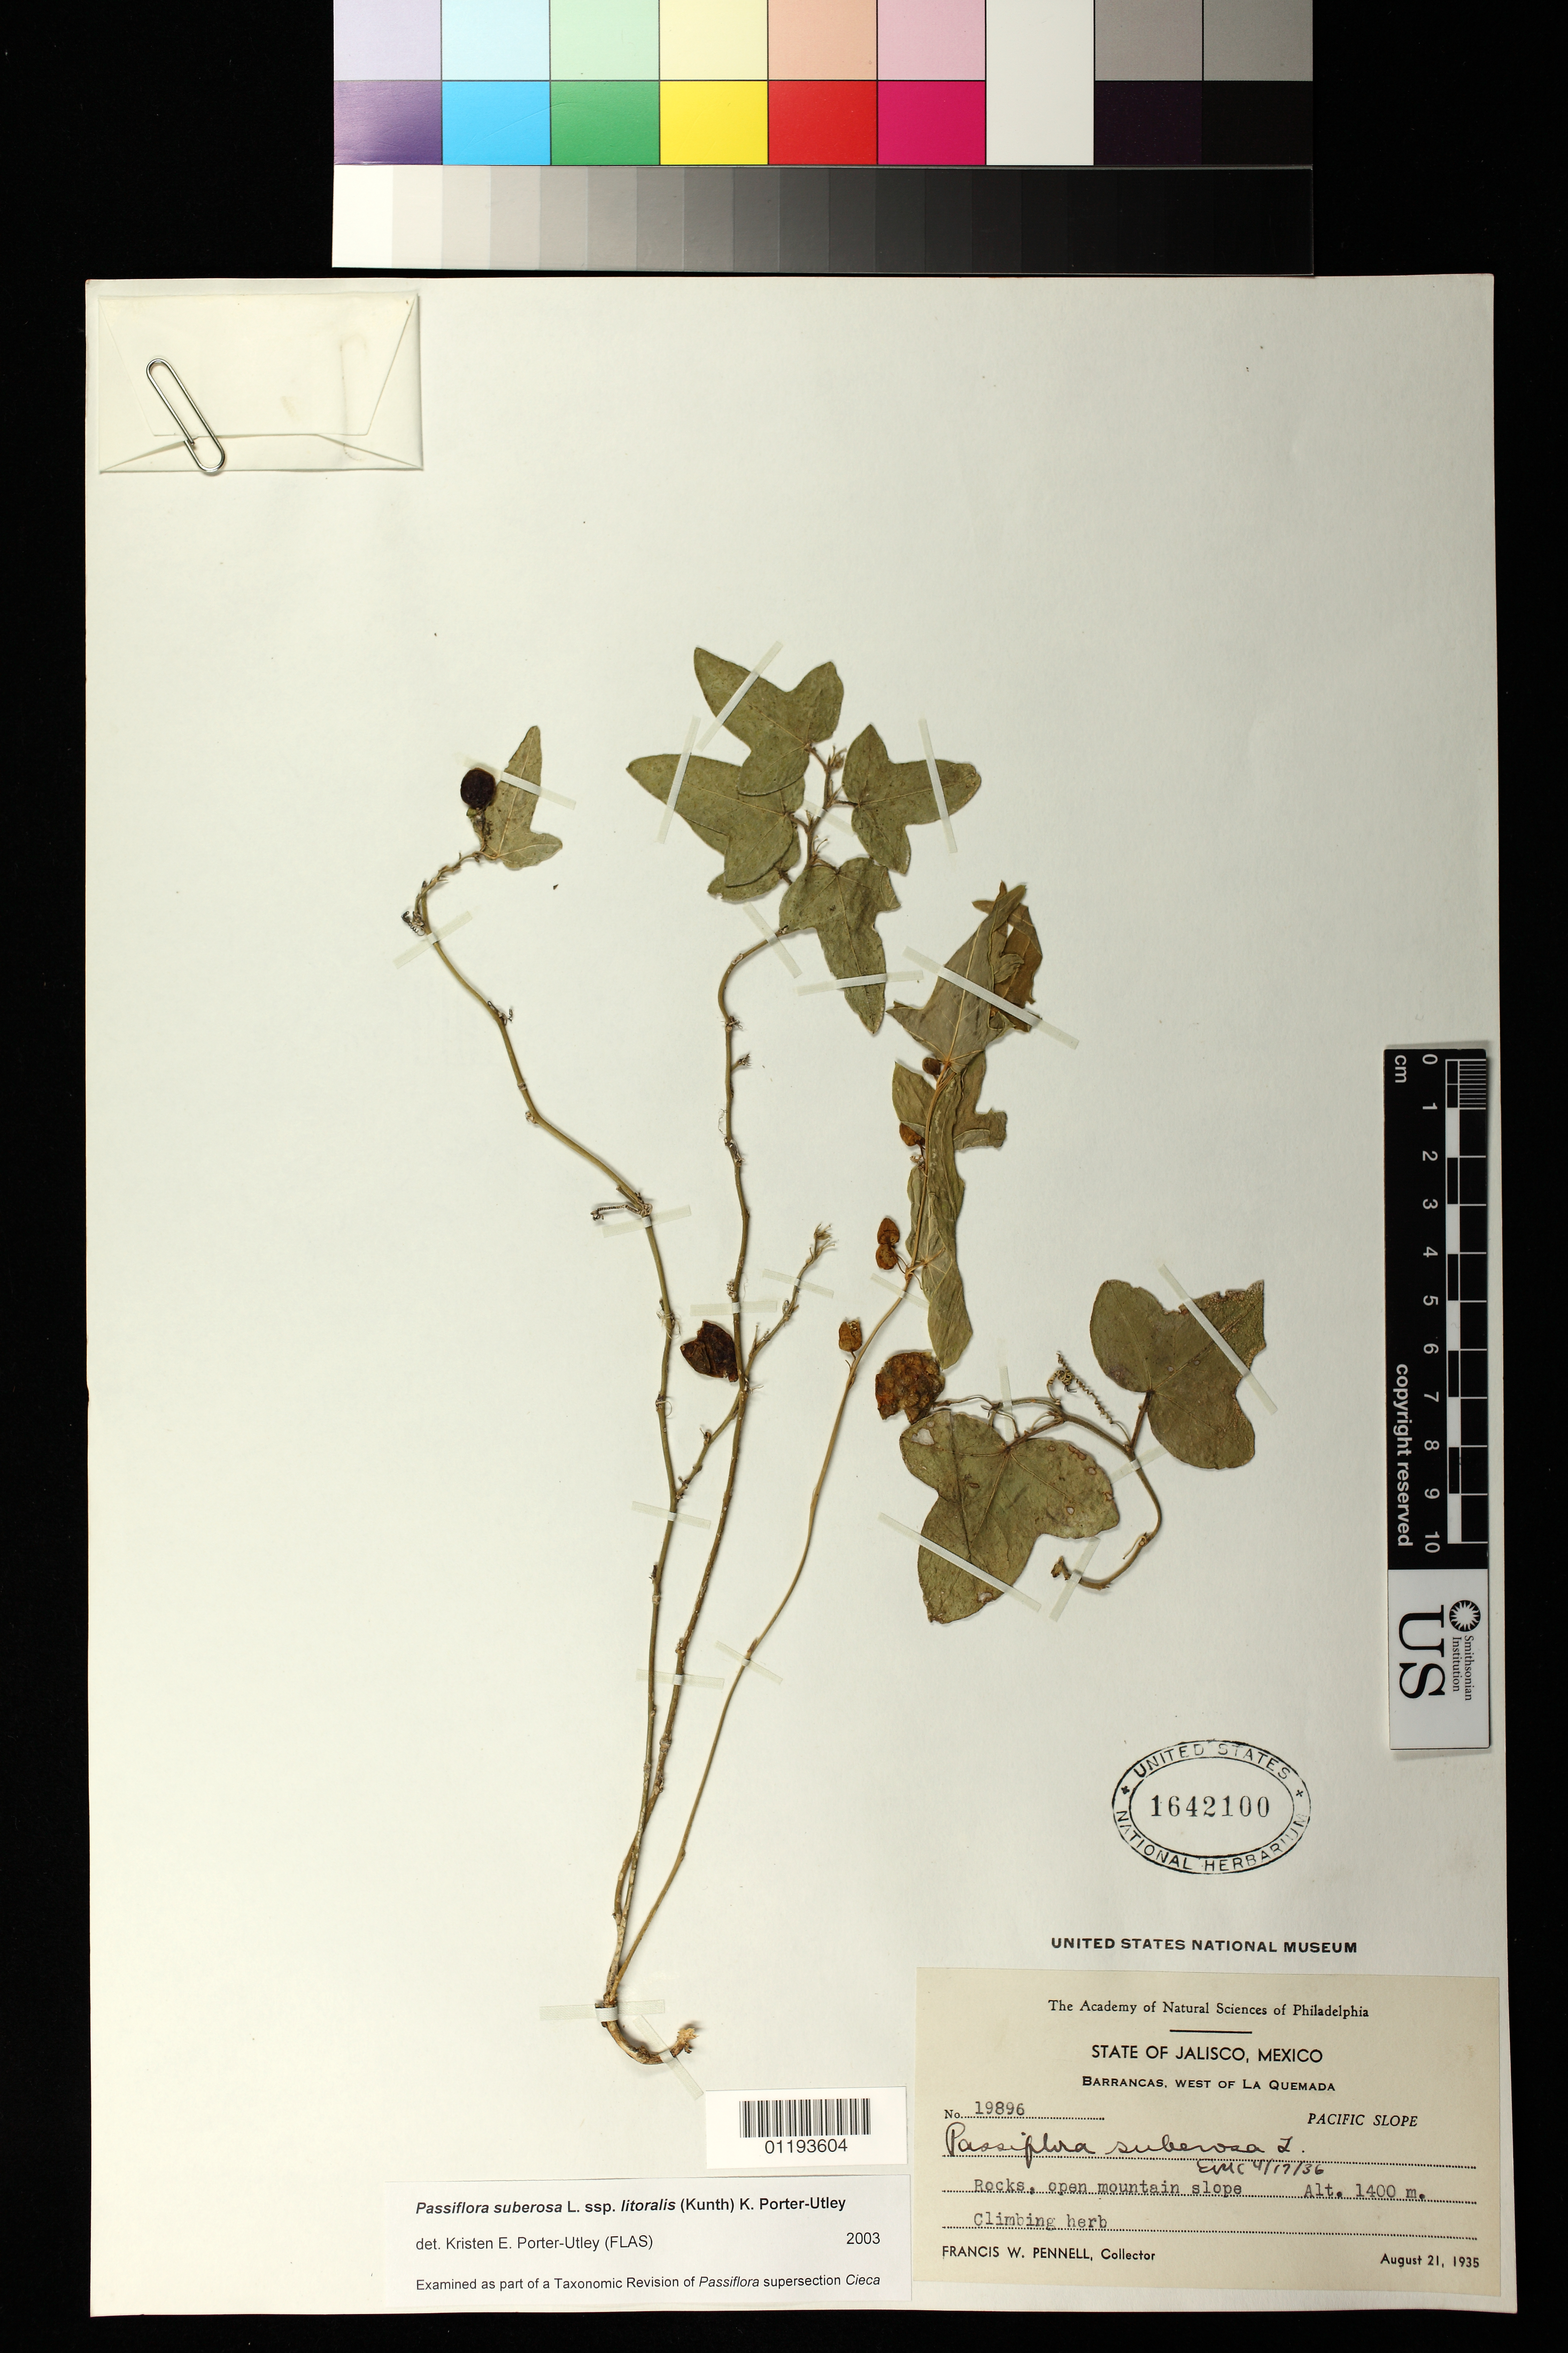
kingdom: Plantae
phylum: Tracheophyta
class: Magnoliopsida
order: Malpighiales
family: Passifloraceae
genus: Passiflora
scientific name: Passiflora suberosa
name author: L.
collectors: F. W. Pennell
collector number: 19896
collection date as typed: Aug 21 1935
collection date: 1935-08-21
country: Mexico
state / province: Jalisco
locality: Barrancas, West of La Quemada, Pacific Slope. Rocks, open mountain slope.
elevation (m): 1400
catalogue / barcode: US 1642100